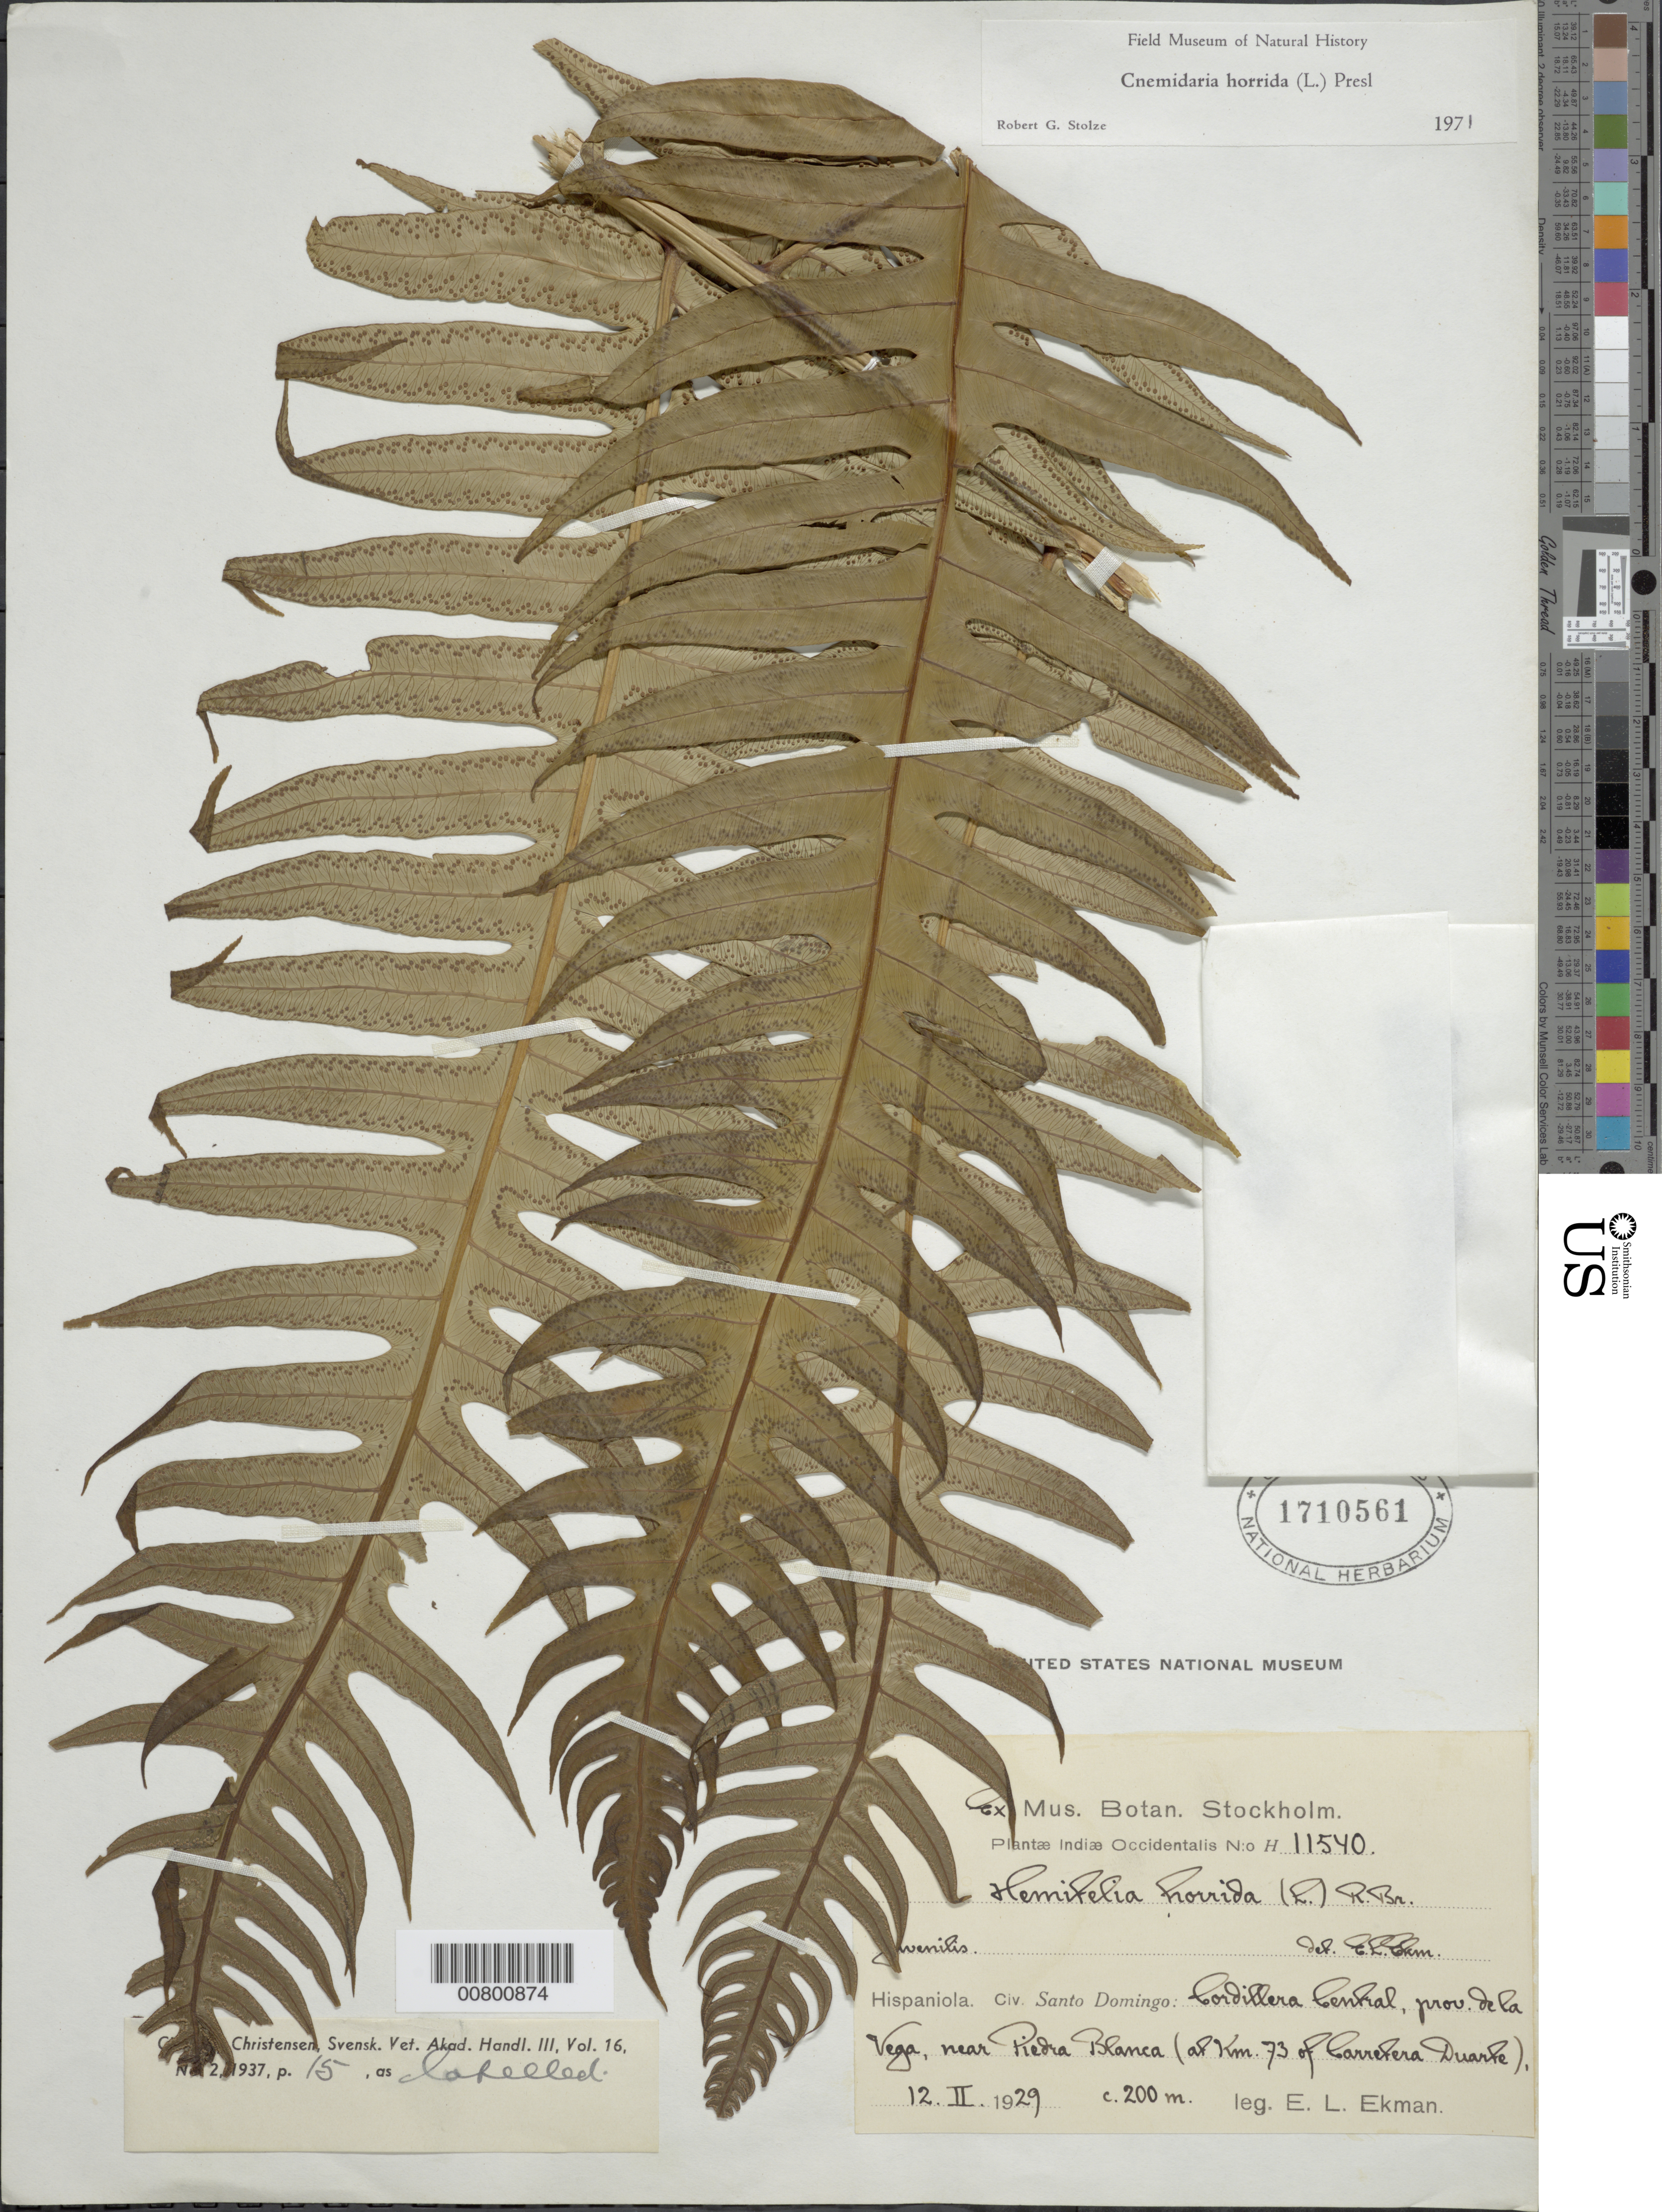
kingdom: Plantae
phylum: Tracheophyta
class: Polypodiopsida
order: Cyatheales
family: Cyatheaceae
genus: Cyathea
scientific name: Cyathea horrida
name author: (L.) Sm.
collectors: E. L. Ekman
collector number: H 11540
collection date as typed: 12 Feb 1929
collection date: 1929-02-12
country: Dominican Republic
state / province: La Vega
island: Hispaniola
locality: Cordillera Central, near Piedra Blanca, at km 73 of Carretera Duarte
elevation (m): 200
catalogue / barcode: US 1710561